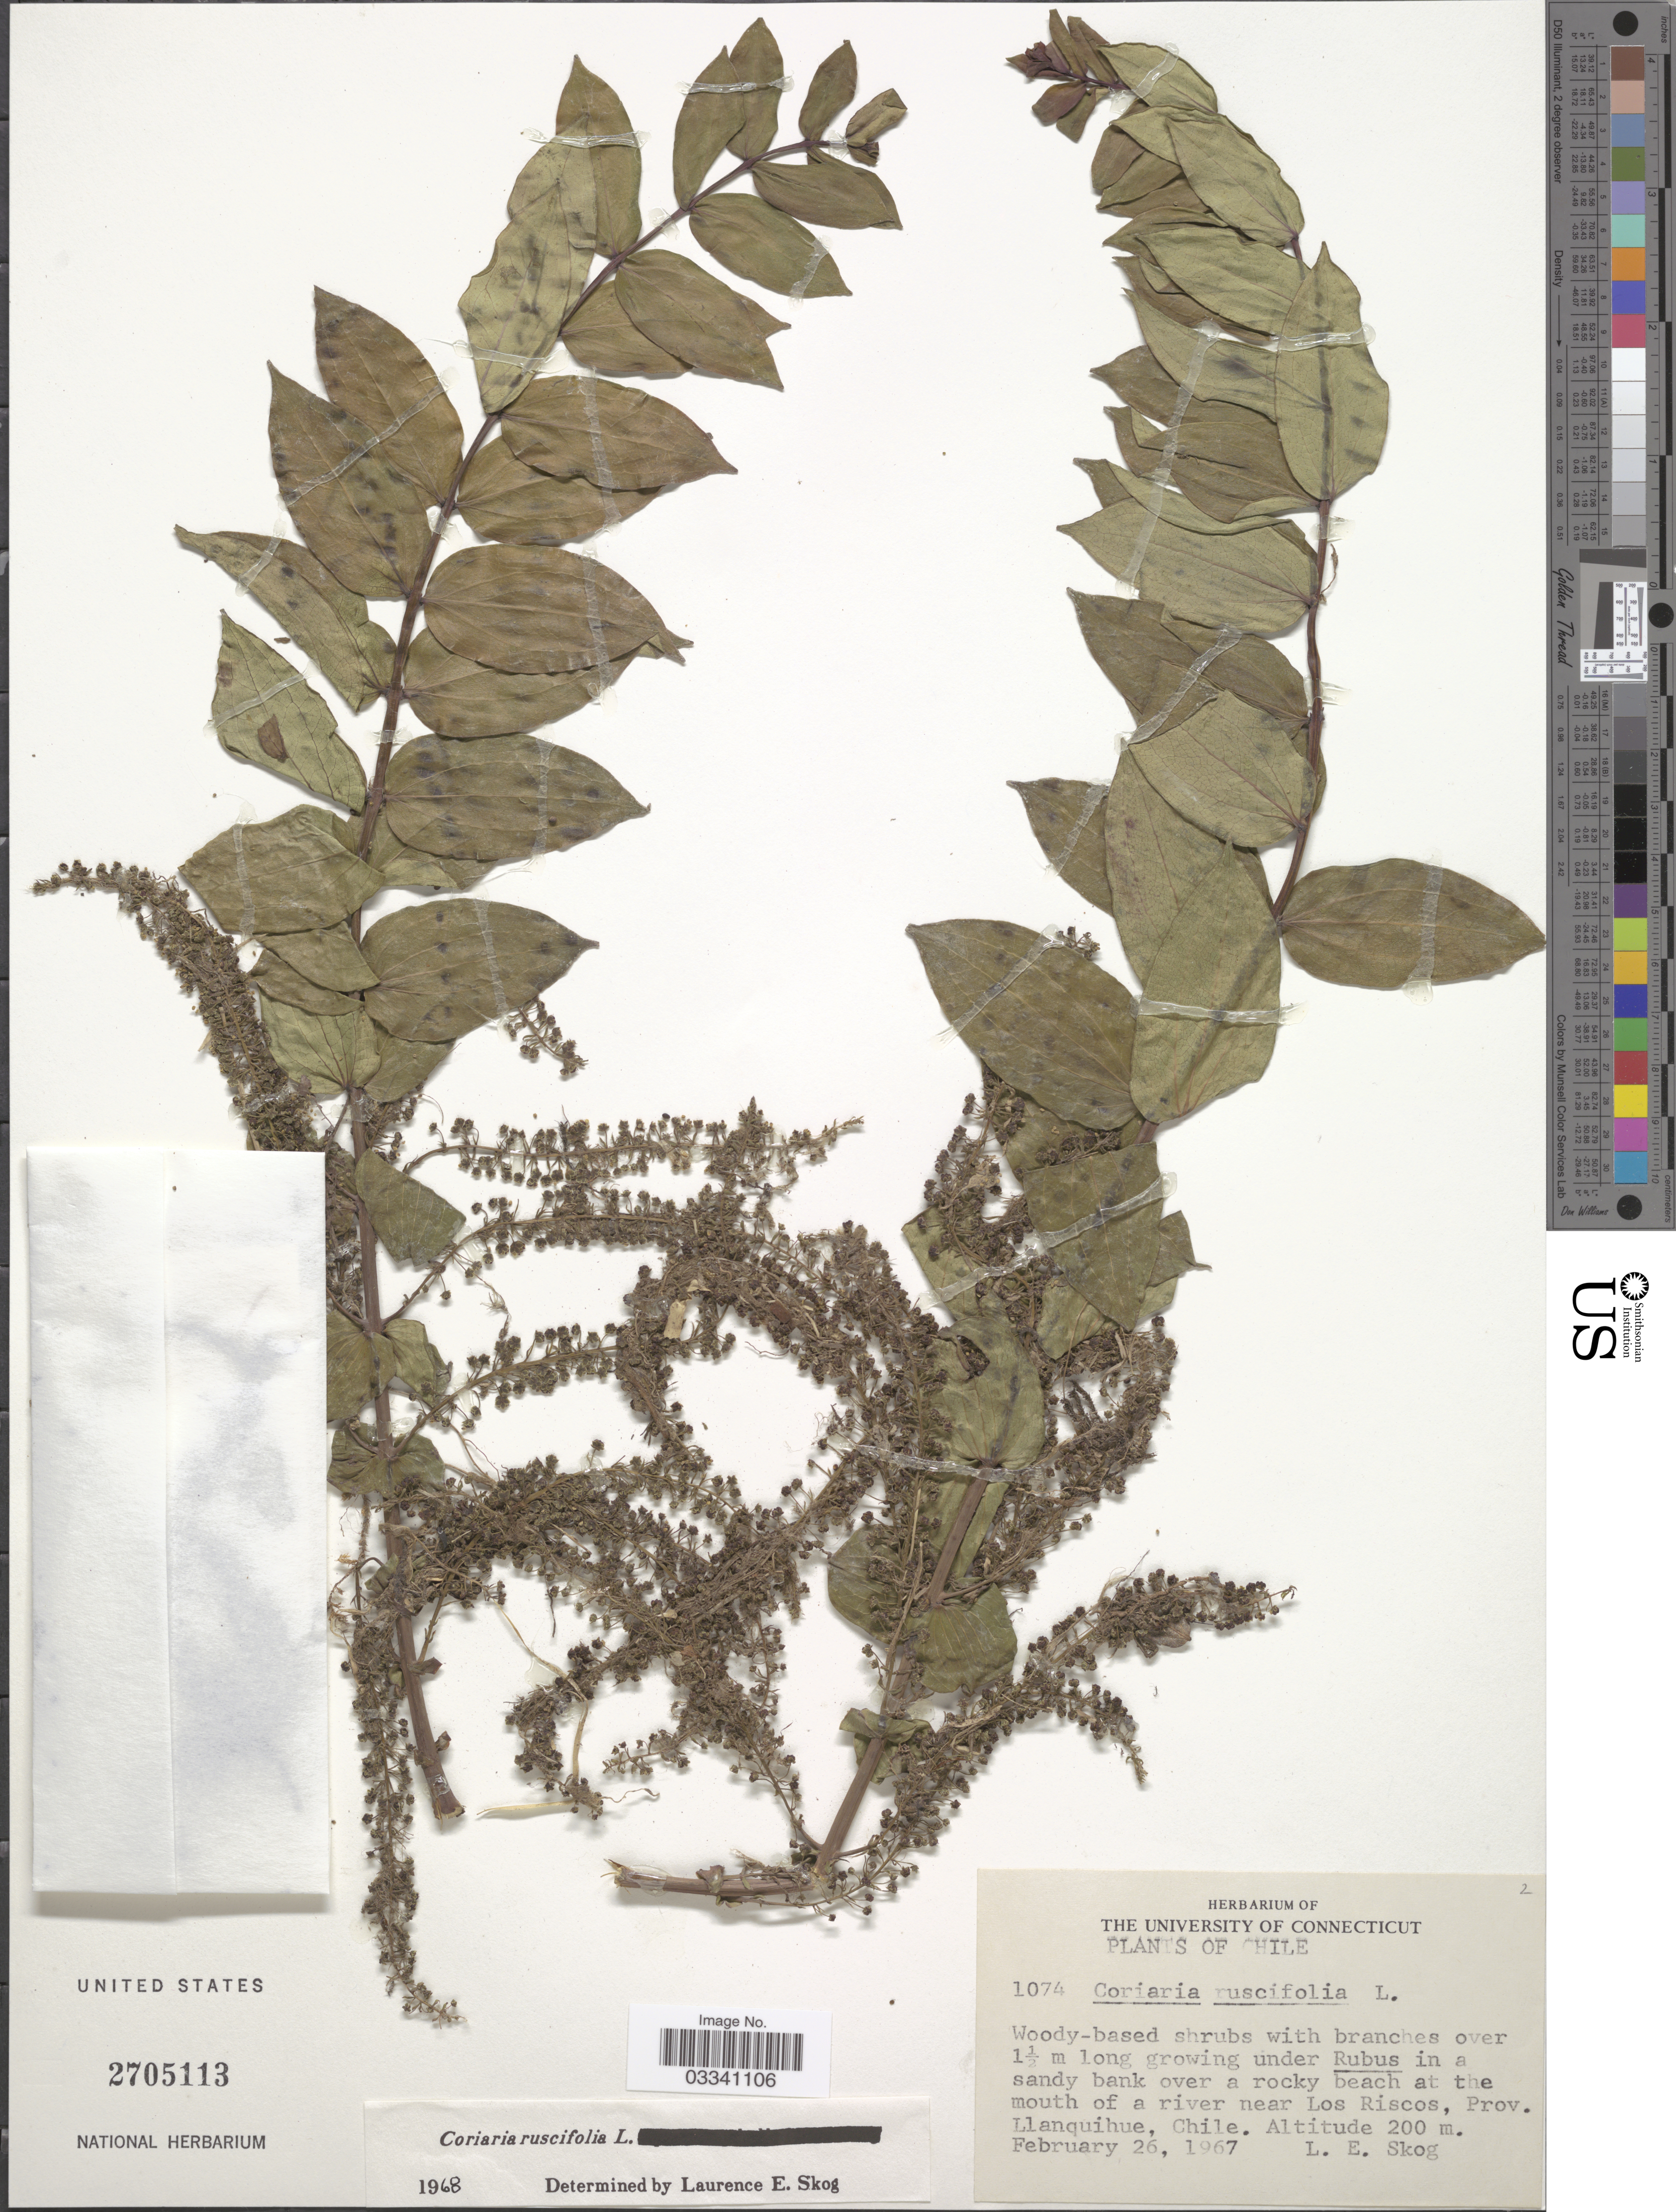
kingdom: Plantae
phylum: Tracheophyta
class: Magnoliopsida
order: Cucurbitales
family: Coriariaceae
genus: Coriaria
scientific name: Coriaria ruscifolia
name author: L.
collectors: L. E. Skog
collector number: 1074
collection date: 1967-02-26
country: Chile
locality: Over a rocky beach at the mouth of a river near Los Riscos, Prov. Llanquihue.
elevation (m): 200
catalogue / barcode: US 2705113